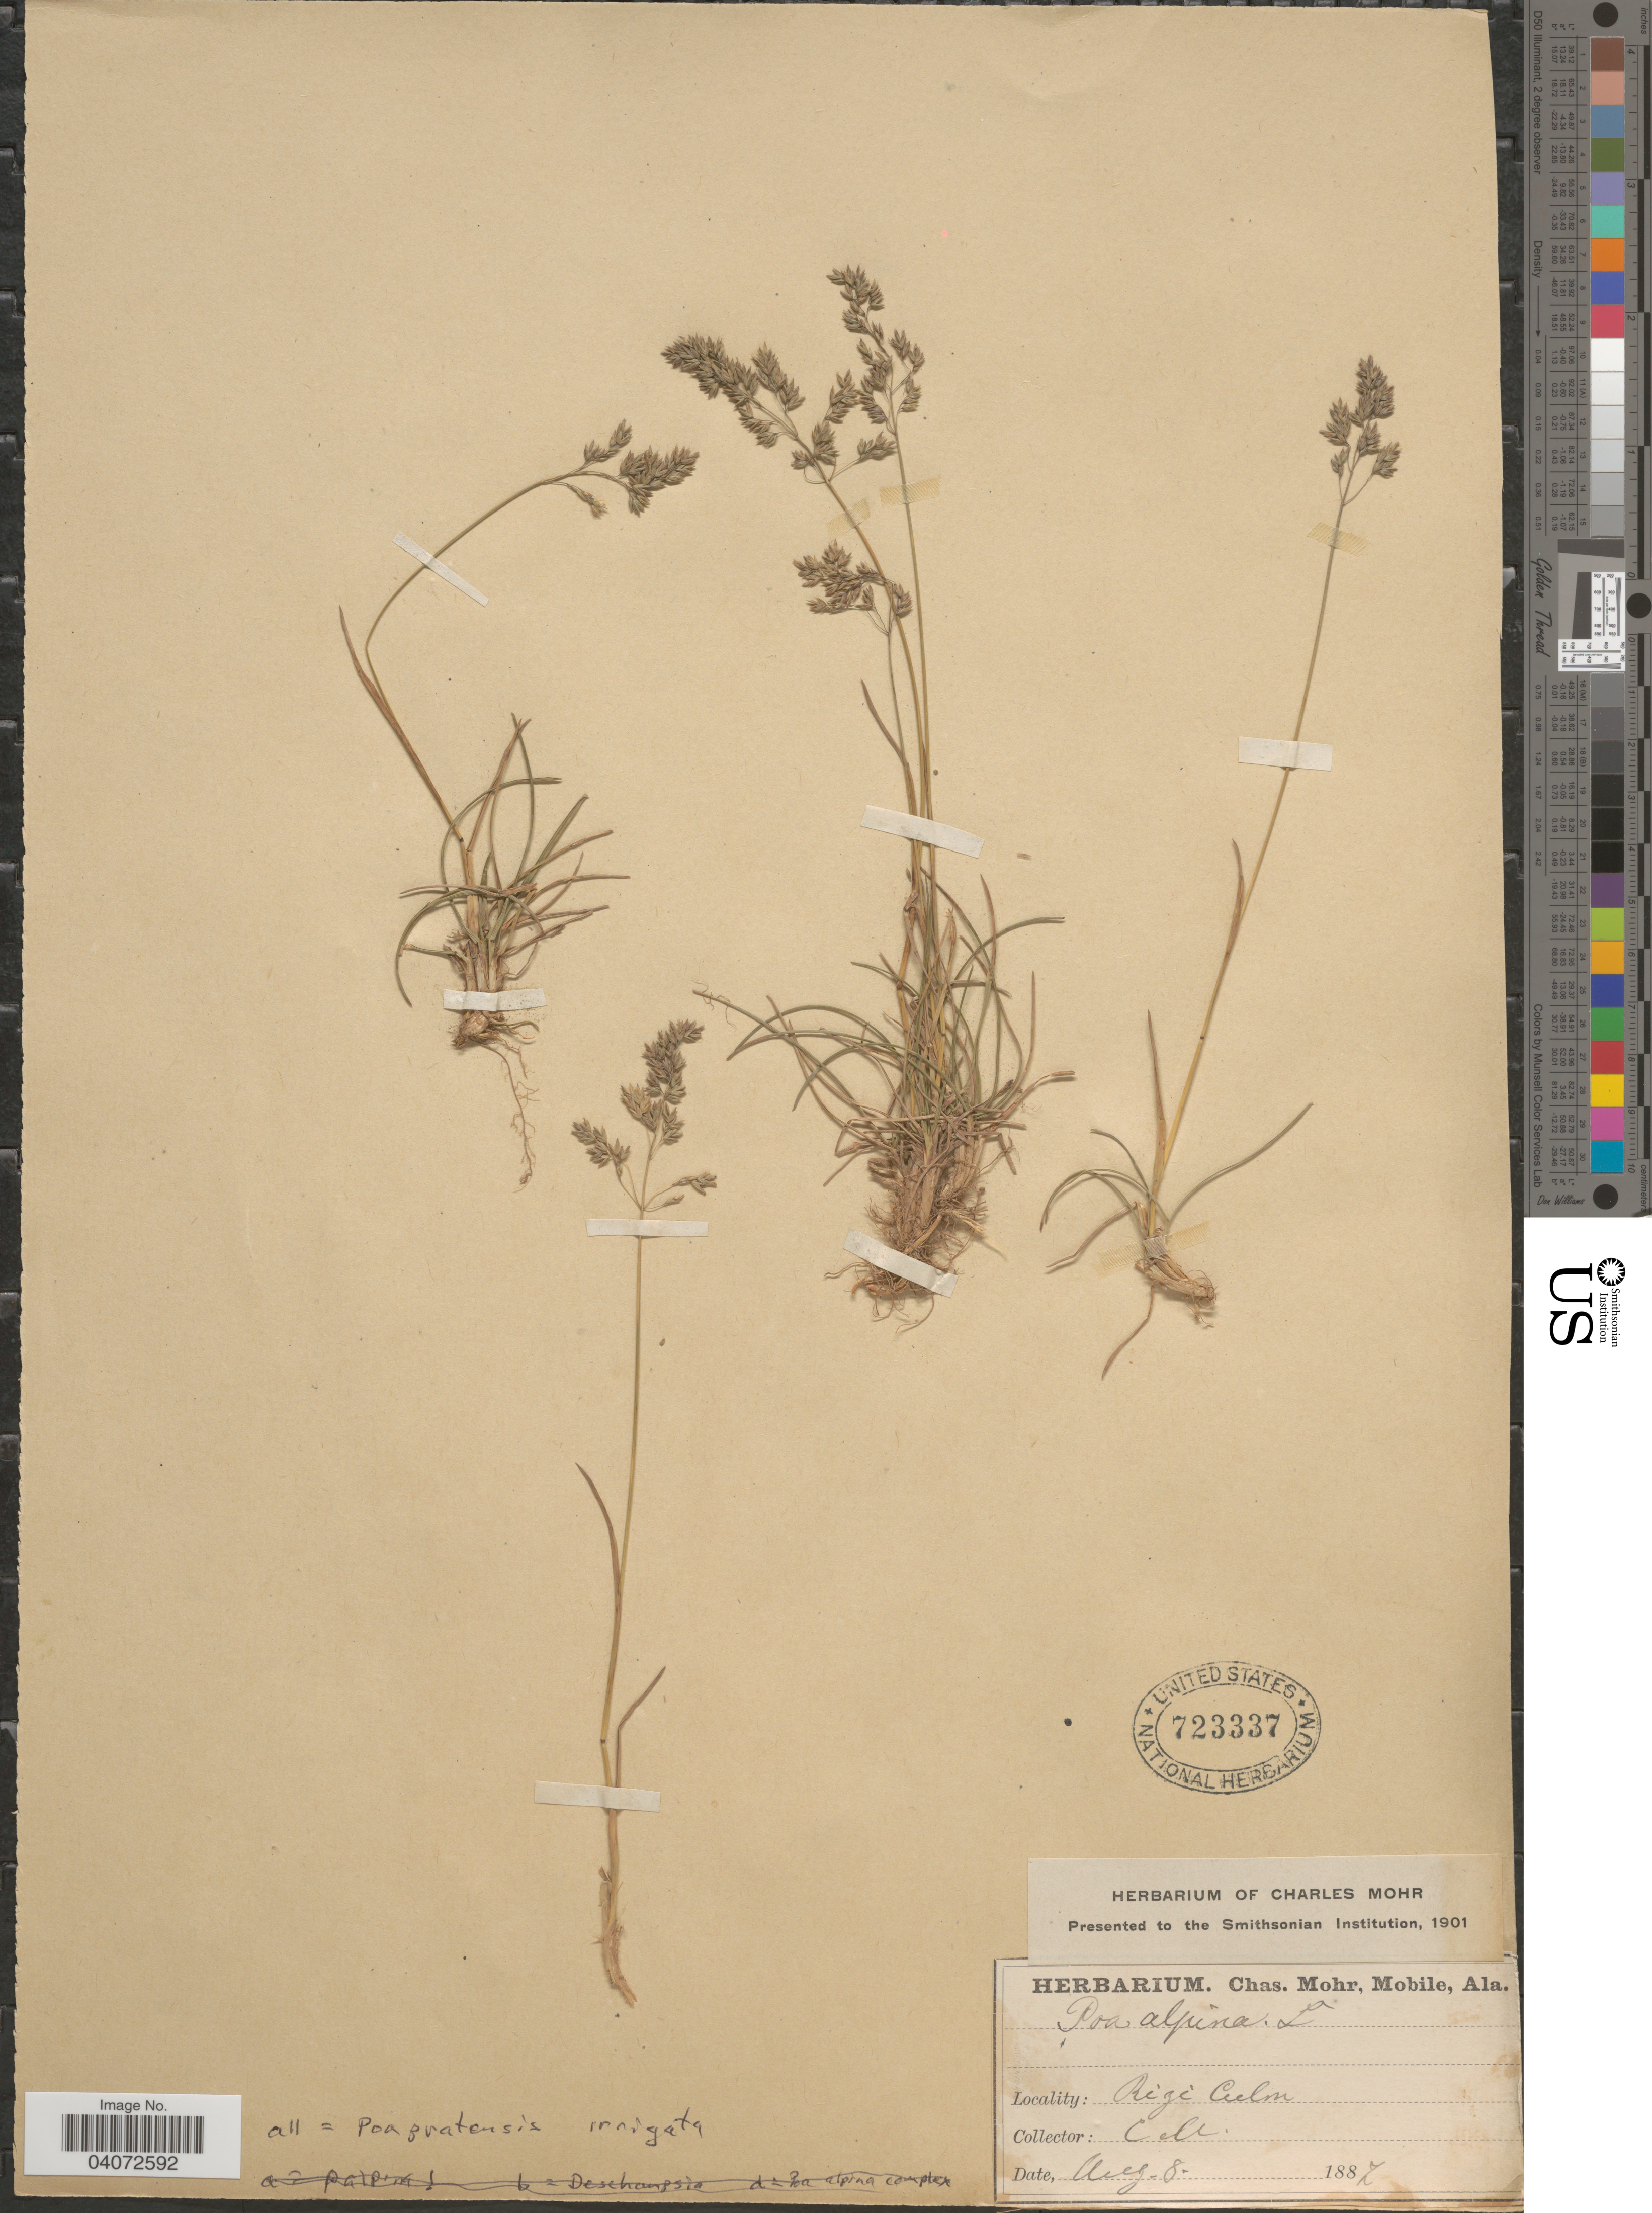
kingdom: Plantae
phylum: Tracheophyta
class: Liliopsida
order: Poales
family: Poaceae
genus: Poa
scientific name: Poa pratensis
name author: L.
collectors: Mohr, C. T. (herbarium)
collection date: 1882-08-08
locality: Rizi Culm.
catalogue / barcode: US 723337